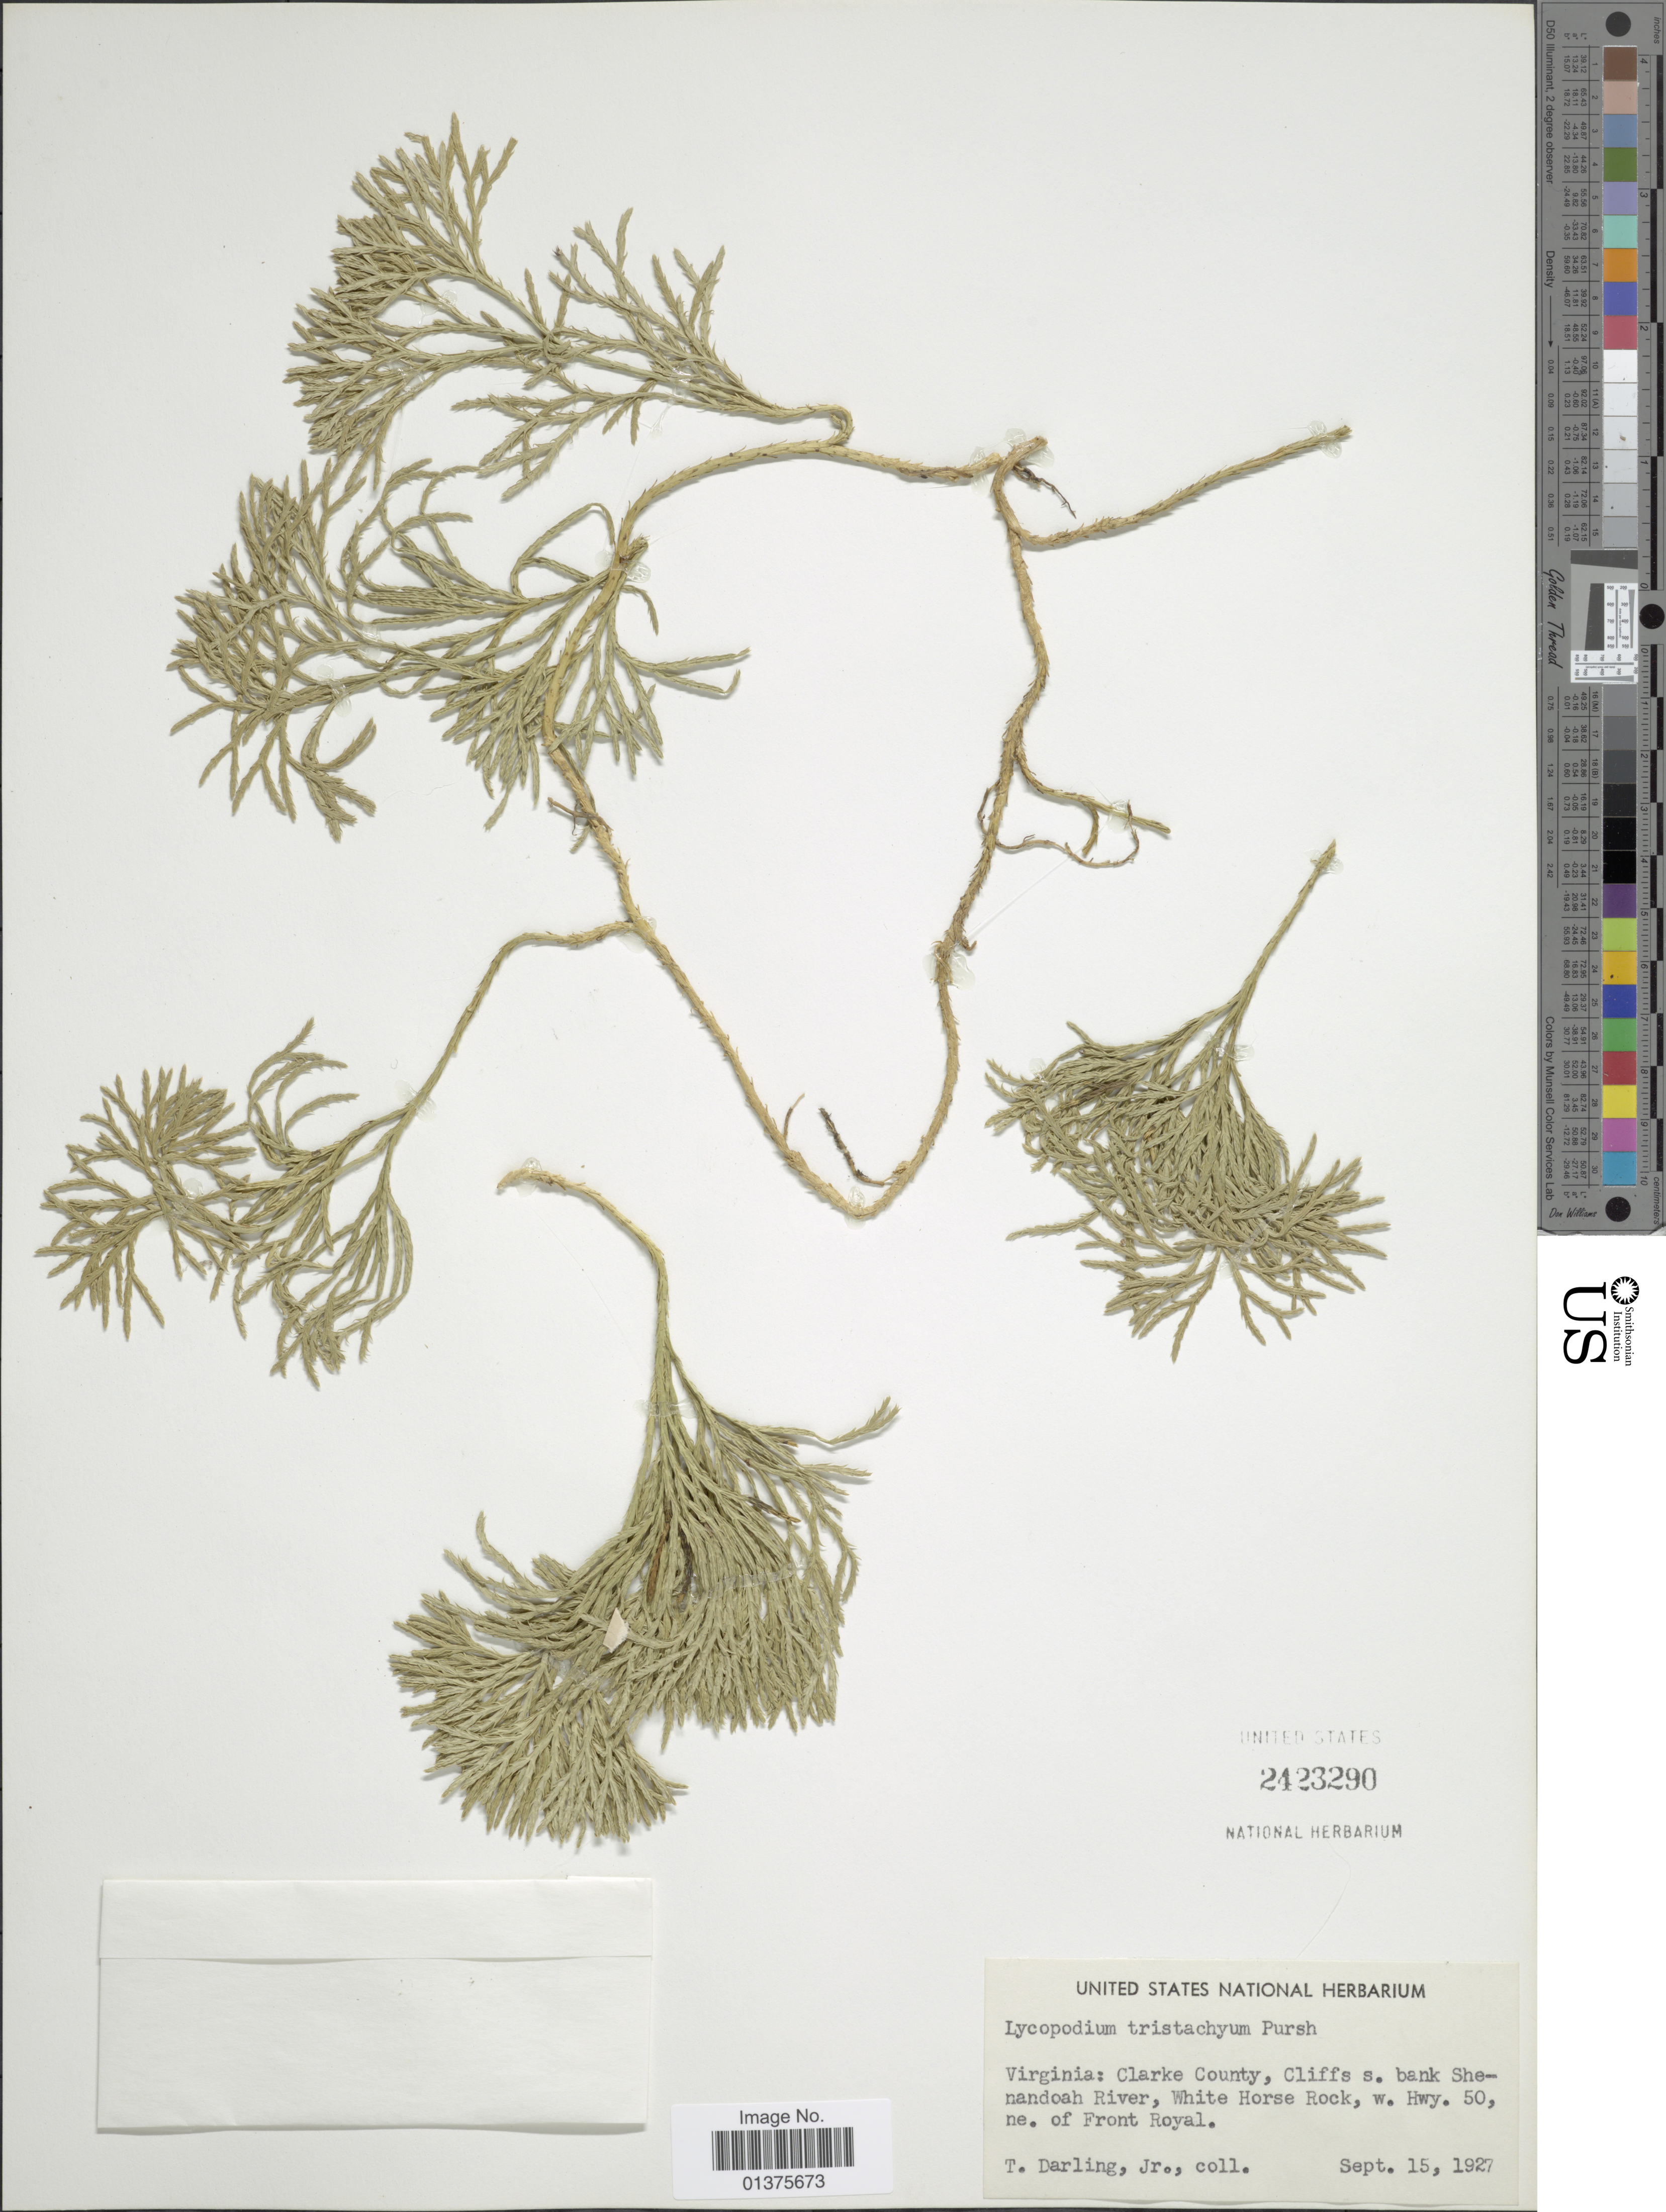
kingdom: Plantae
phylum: Tracheophyta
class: Lycopodiopsida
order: Lycopodiales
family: Lycopodiaceae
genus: Diphasiastrum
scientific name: Diphasiastrum tristachyum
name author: (Pursh) Holub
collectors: T. Darling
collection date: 1927-09-15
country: United States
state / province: Virginia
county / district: Clarke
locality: Clarke County, Cliffe s. bank Shannandoah River, White Horse Rock, w. Hwy 50, ne of Front Royal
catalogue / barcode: US 2423290